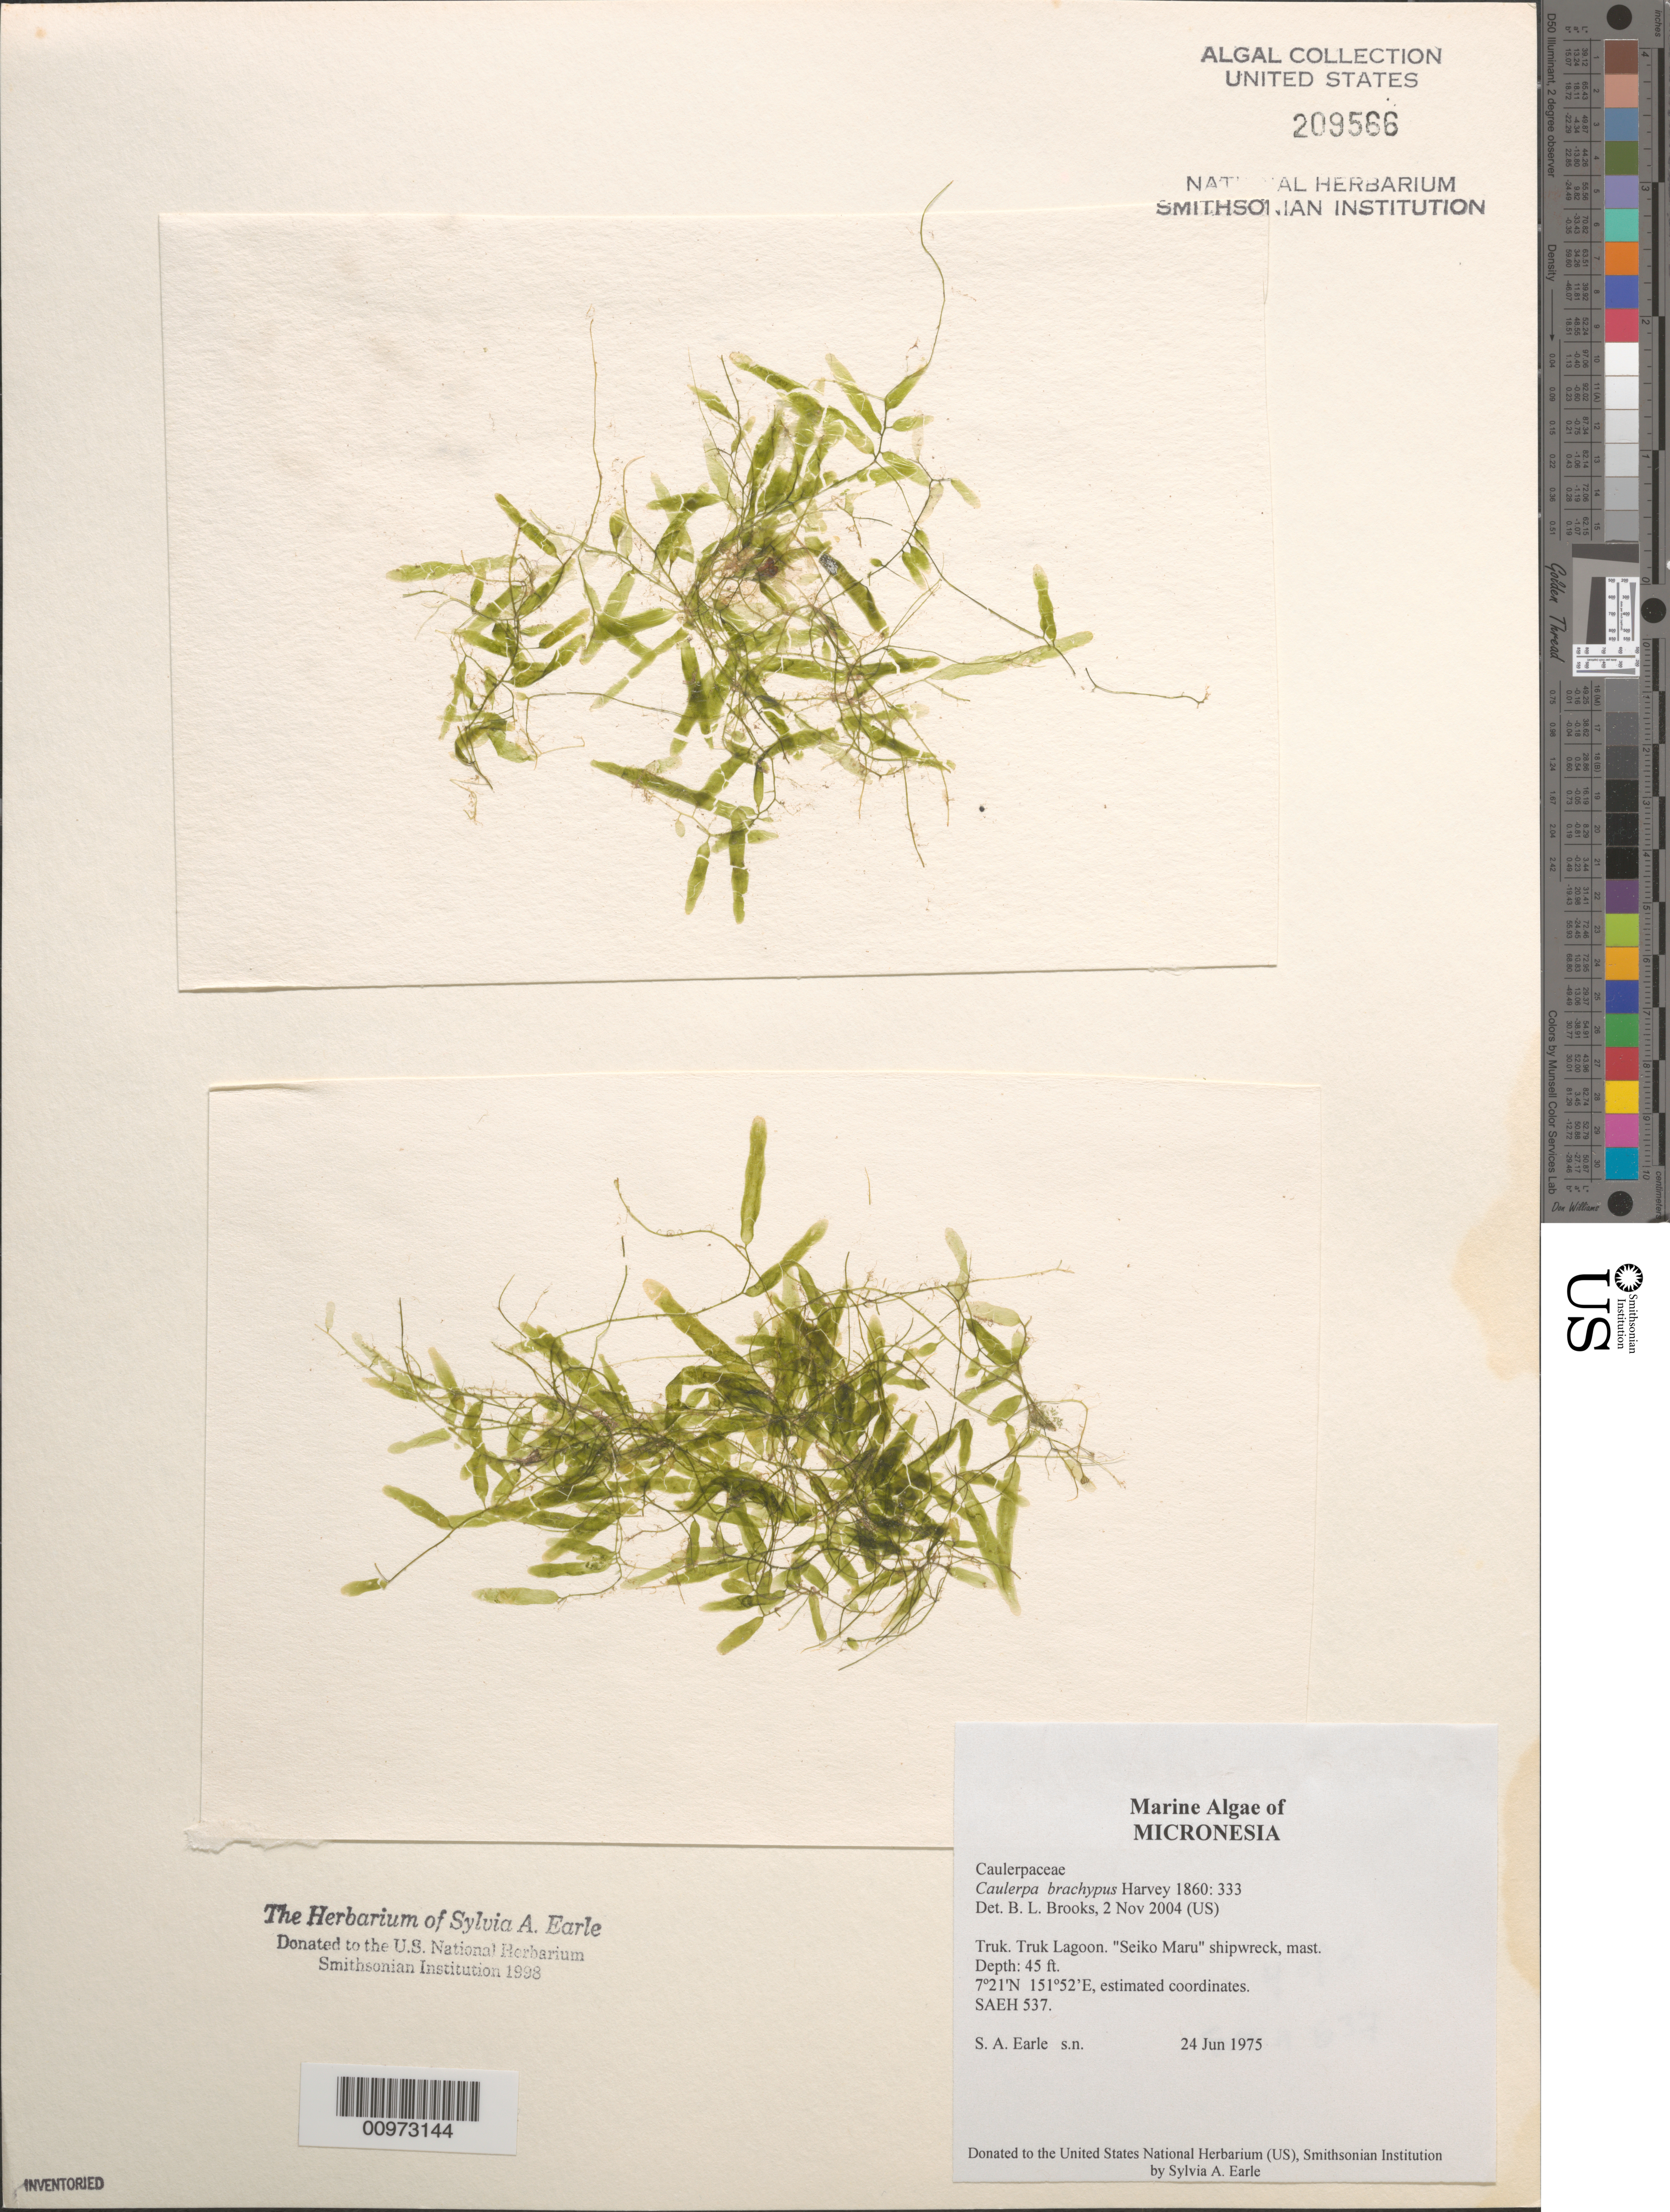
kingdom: Plantae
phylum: Chlorophyta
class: Ulvophyceae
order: Bryopsidales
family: Caulerpaceae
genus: Caulerpa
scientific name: Caulerpa brachypus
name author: Harv.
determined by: Brooks, B. L., (BOT), Smithsonian Institution - National Museum of Natural History (UNITED STATES)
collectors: S. A. Earle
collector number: SAEH 537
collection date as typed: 24 Jun 1975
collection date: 1975-06-24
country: Micronesia, Federated States of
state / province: Truk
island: Truk (Chuuk) Is.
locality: Chuuk Lagoon (Truk Lagoon), Seiko Maru shipwreck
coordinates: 7 21'N, 151 52'E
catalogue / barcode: US 209566